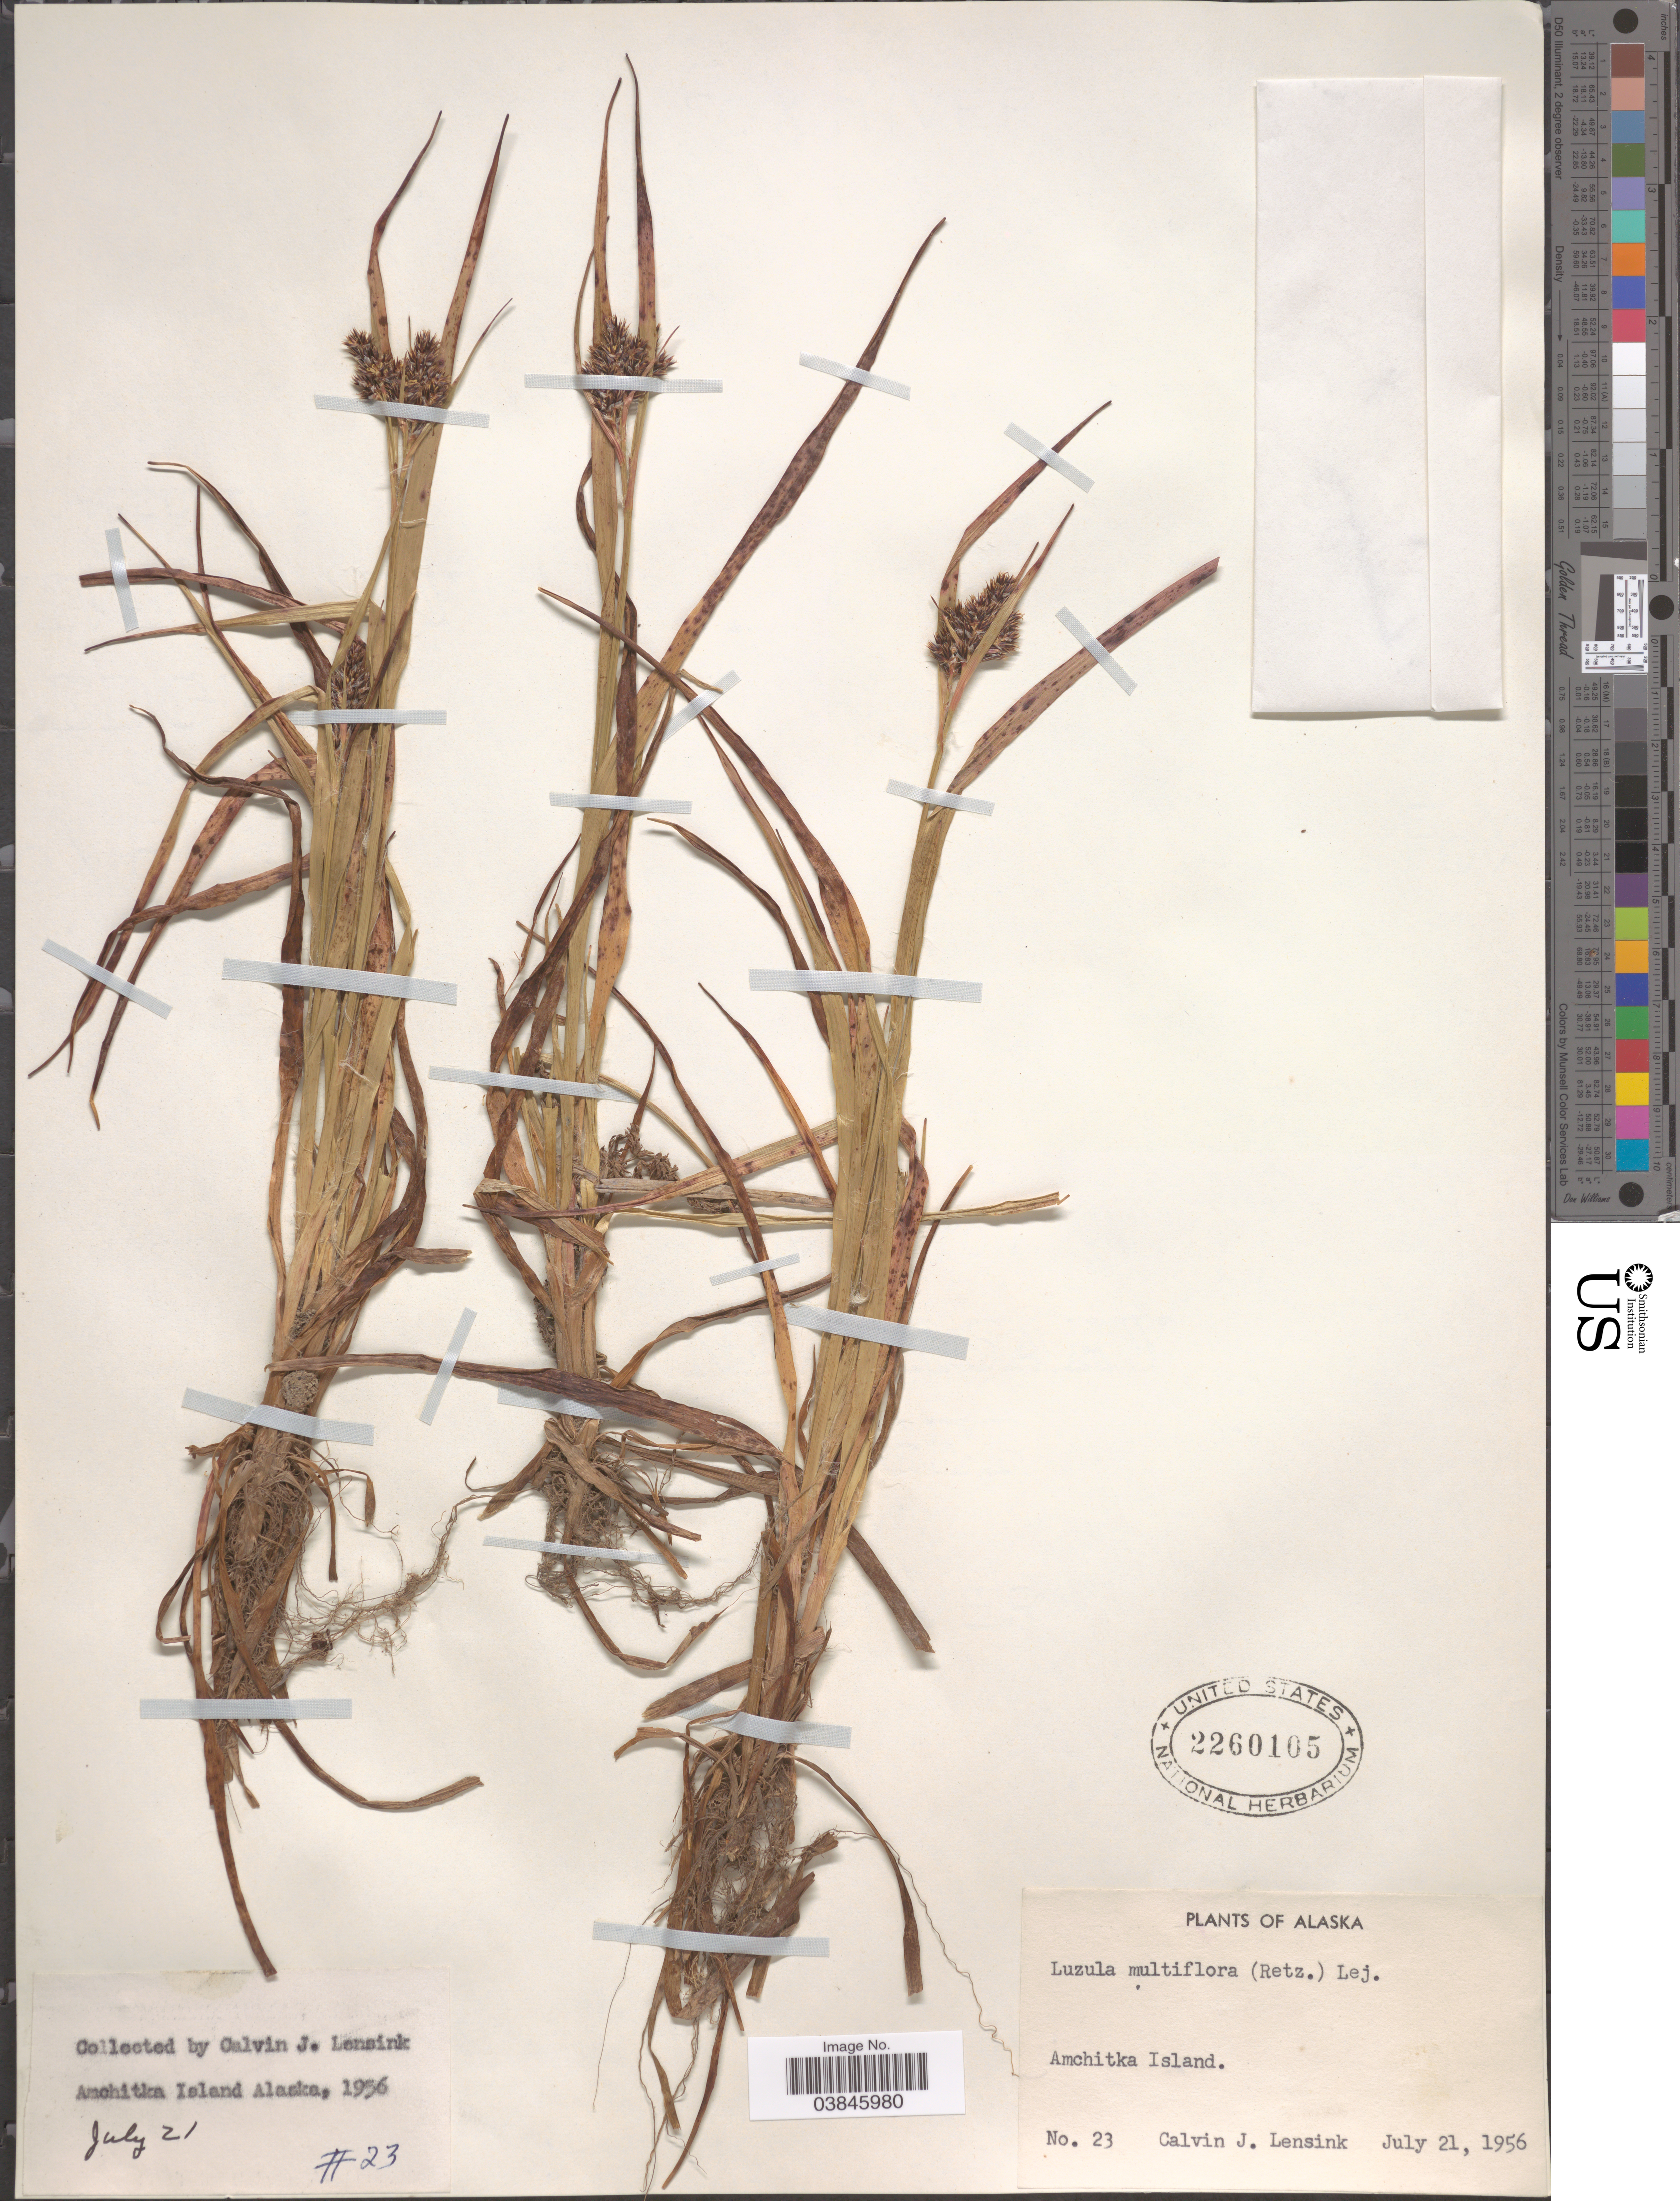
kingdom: Plantae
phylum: Tracheophyta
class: Liliopsida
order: Poales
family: Juncaceae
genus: Luzula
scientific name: Luzula multiflora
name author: (Ehrh.) Lej.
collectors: C. Lensink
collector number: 23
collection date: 1956-07-21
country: United States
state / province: Alaska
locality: Amchitka Island.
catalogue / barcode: US 2260105